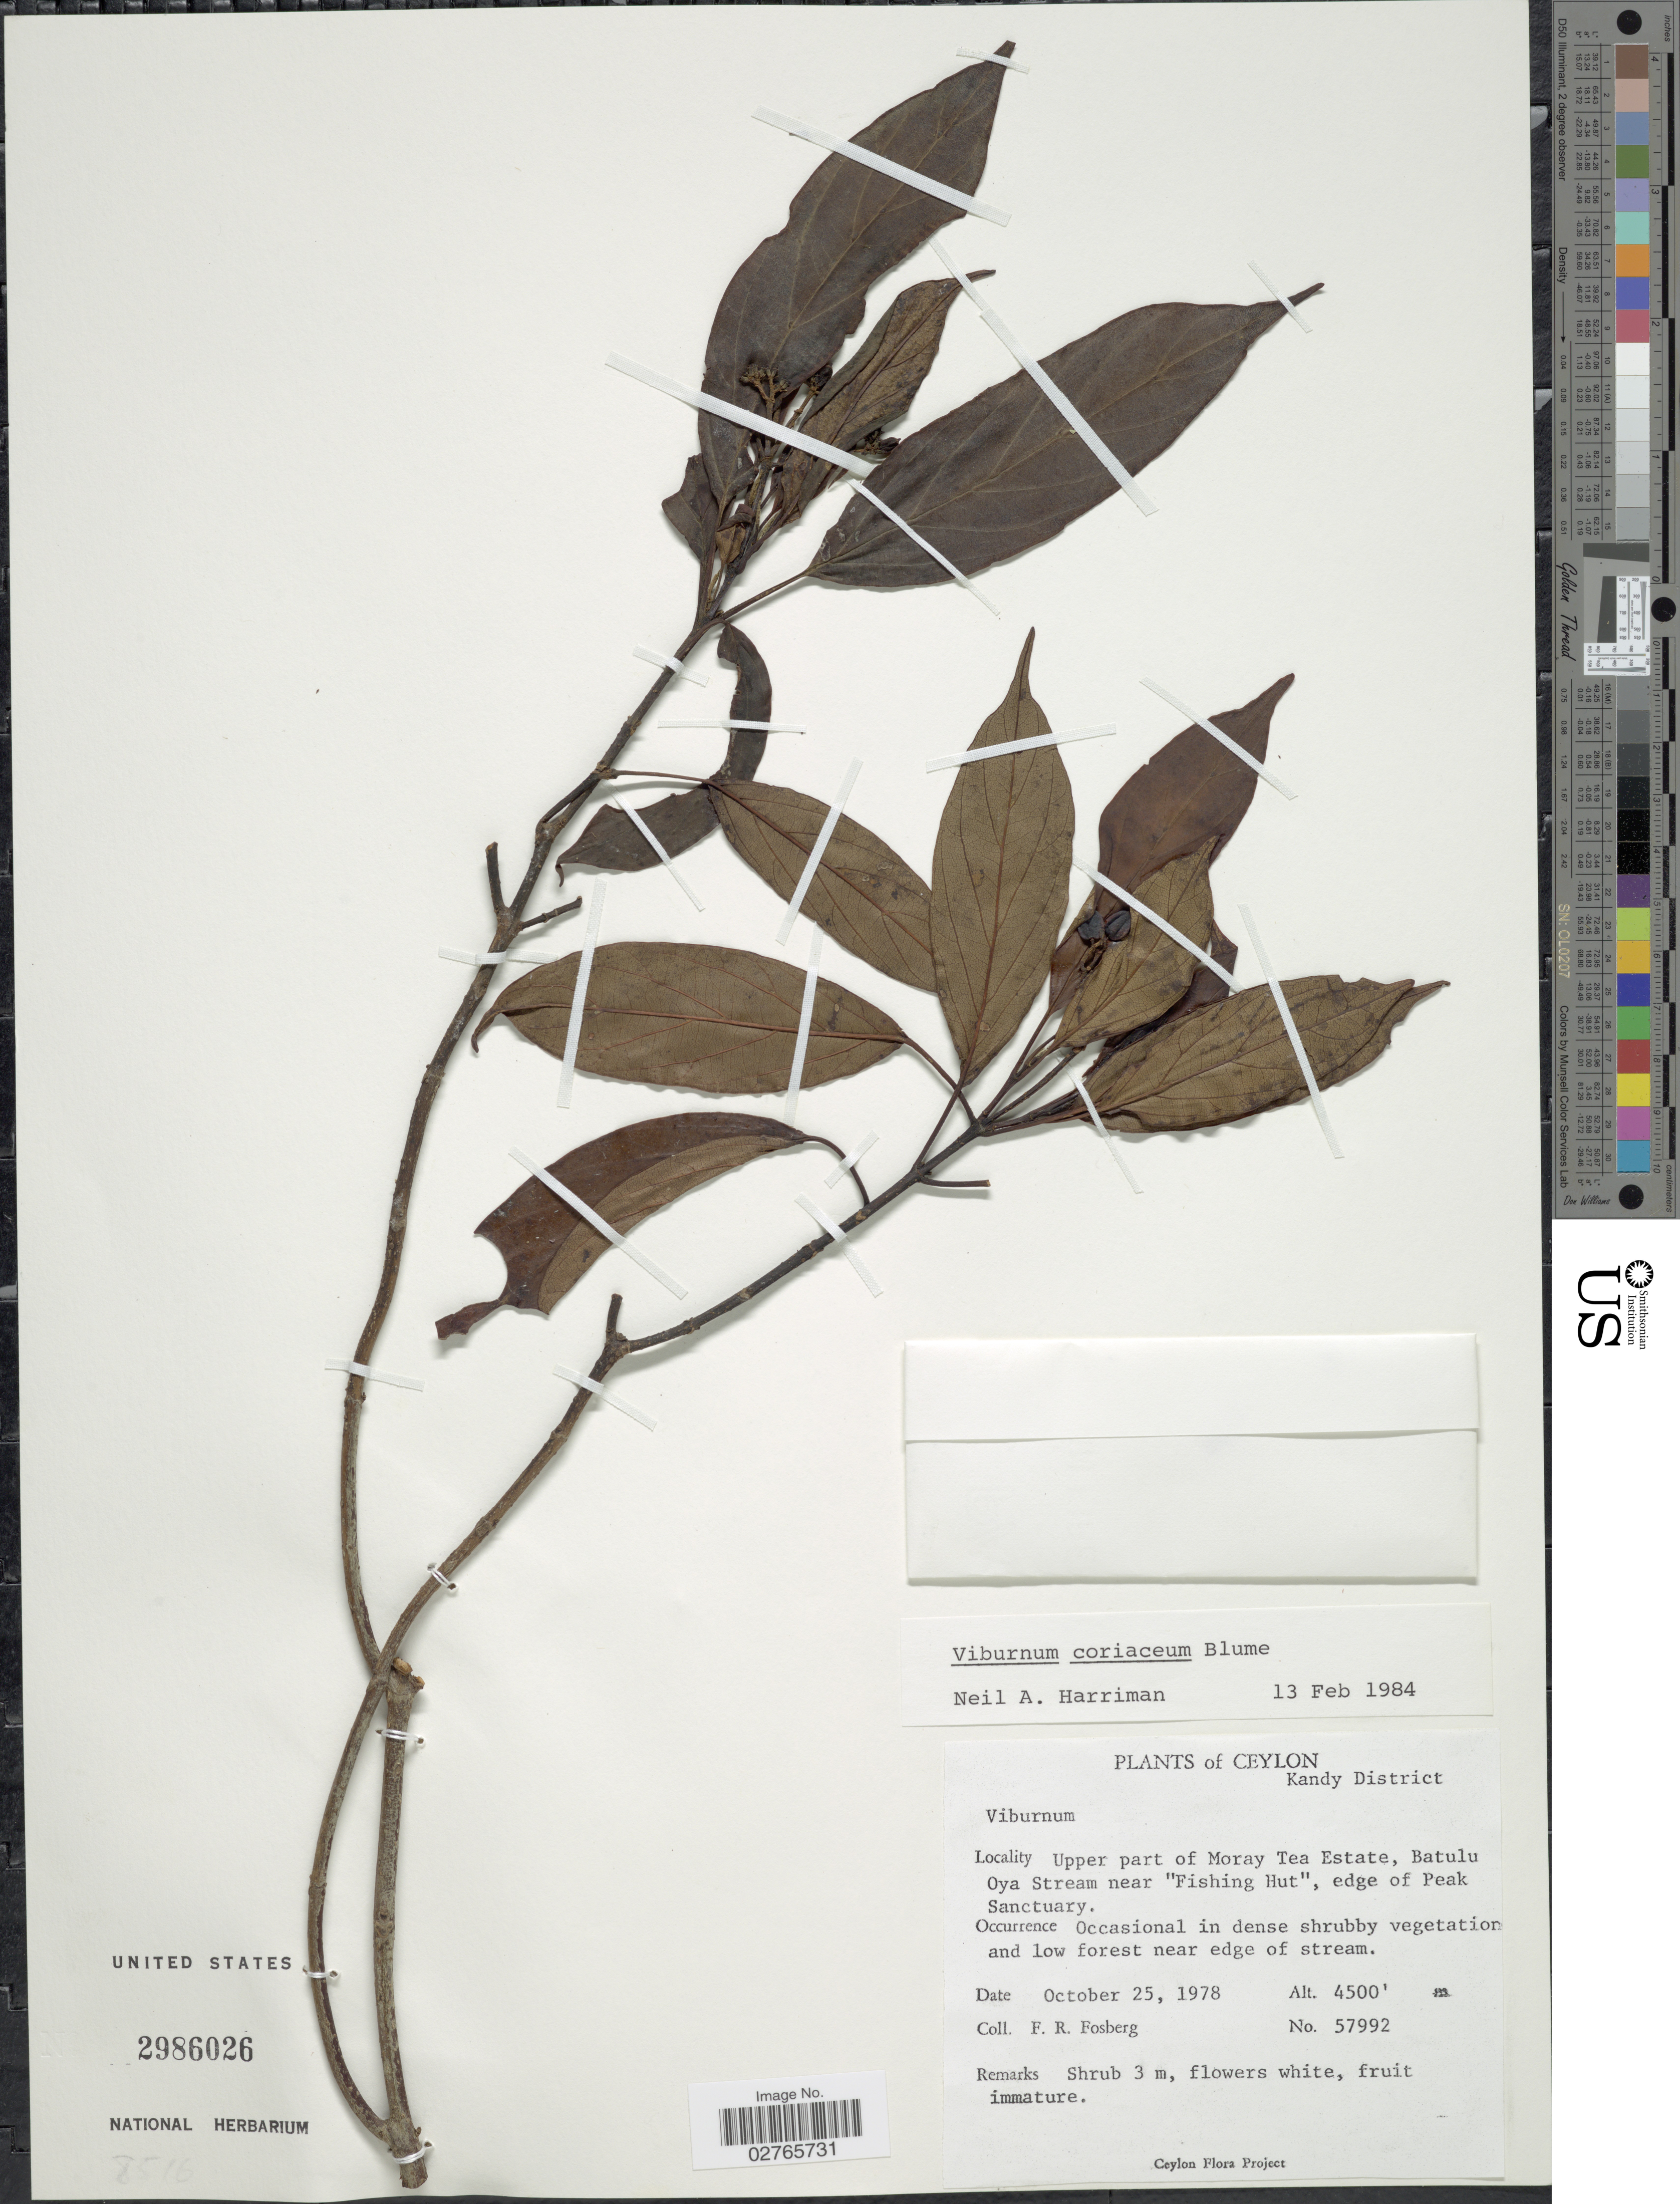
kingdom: Plantae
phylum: Tracheophyta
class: Magnoliopsida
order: Dipsacales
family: Viburnaceae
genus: Viburnum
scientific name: Viburnum cylindricum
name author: Buch.-Ham.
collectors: F. R. Fosberg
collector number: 57992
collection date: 1978-10-25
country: Sri Lanka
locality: Ceylon, Kandy District. Upper part of Morat Tea Estate, Batulu Oya Stream near "Fishing Hut", edge of Peak Sanctuary.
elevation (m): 1372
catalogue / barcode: US 2986026